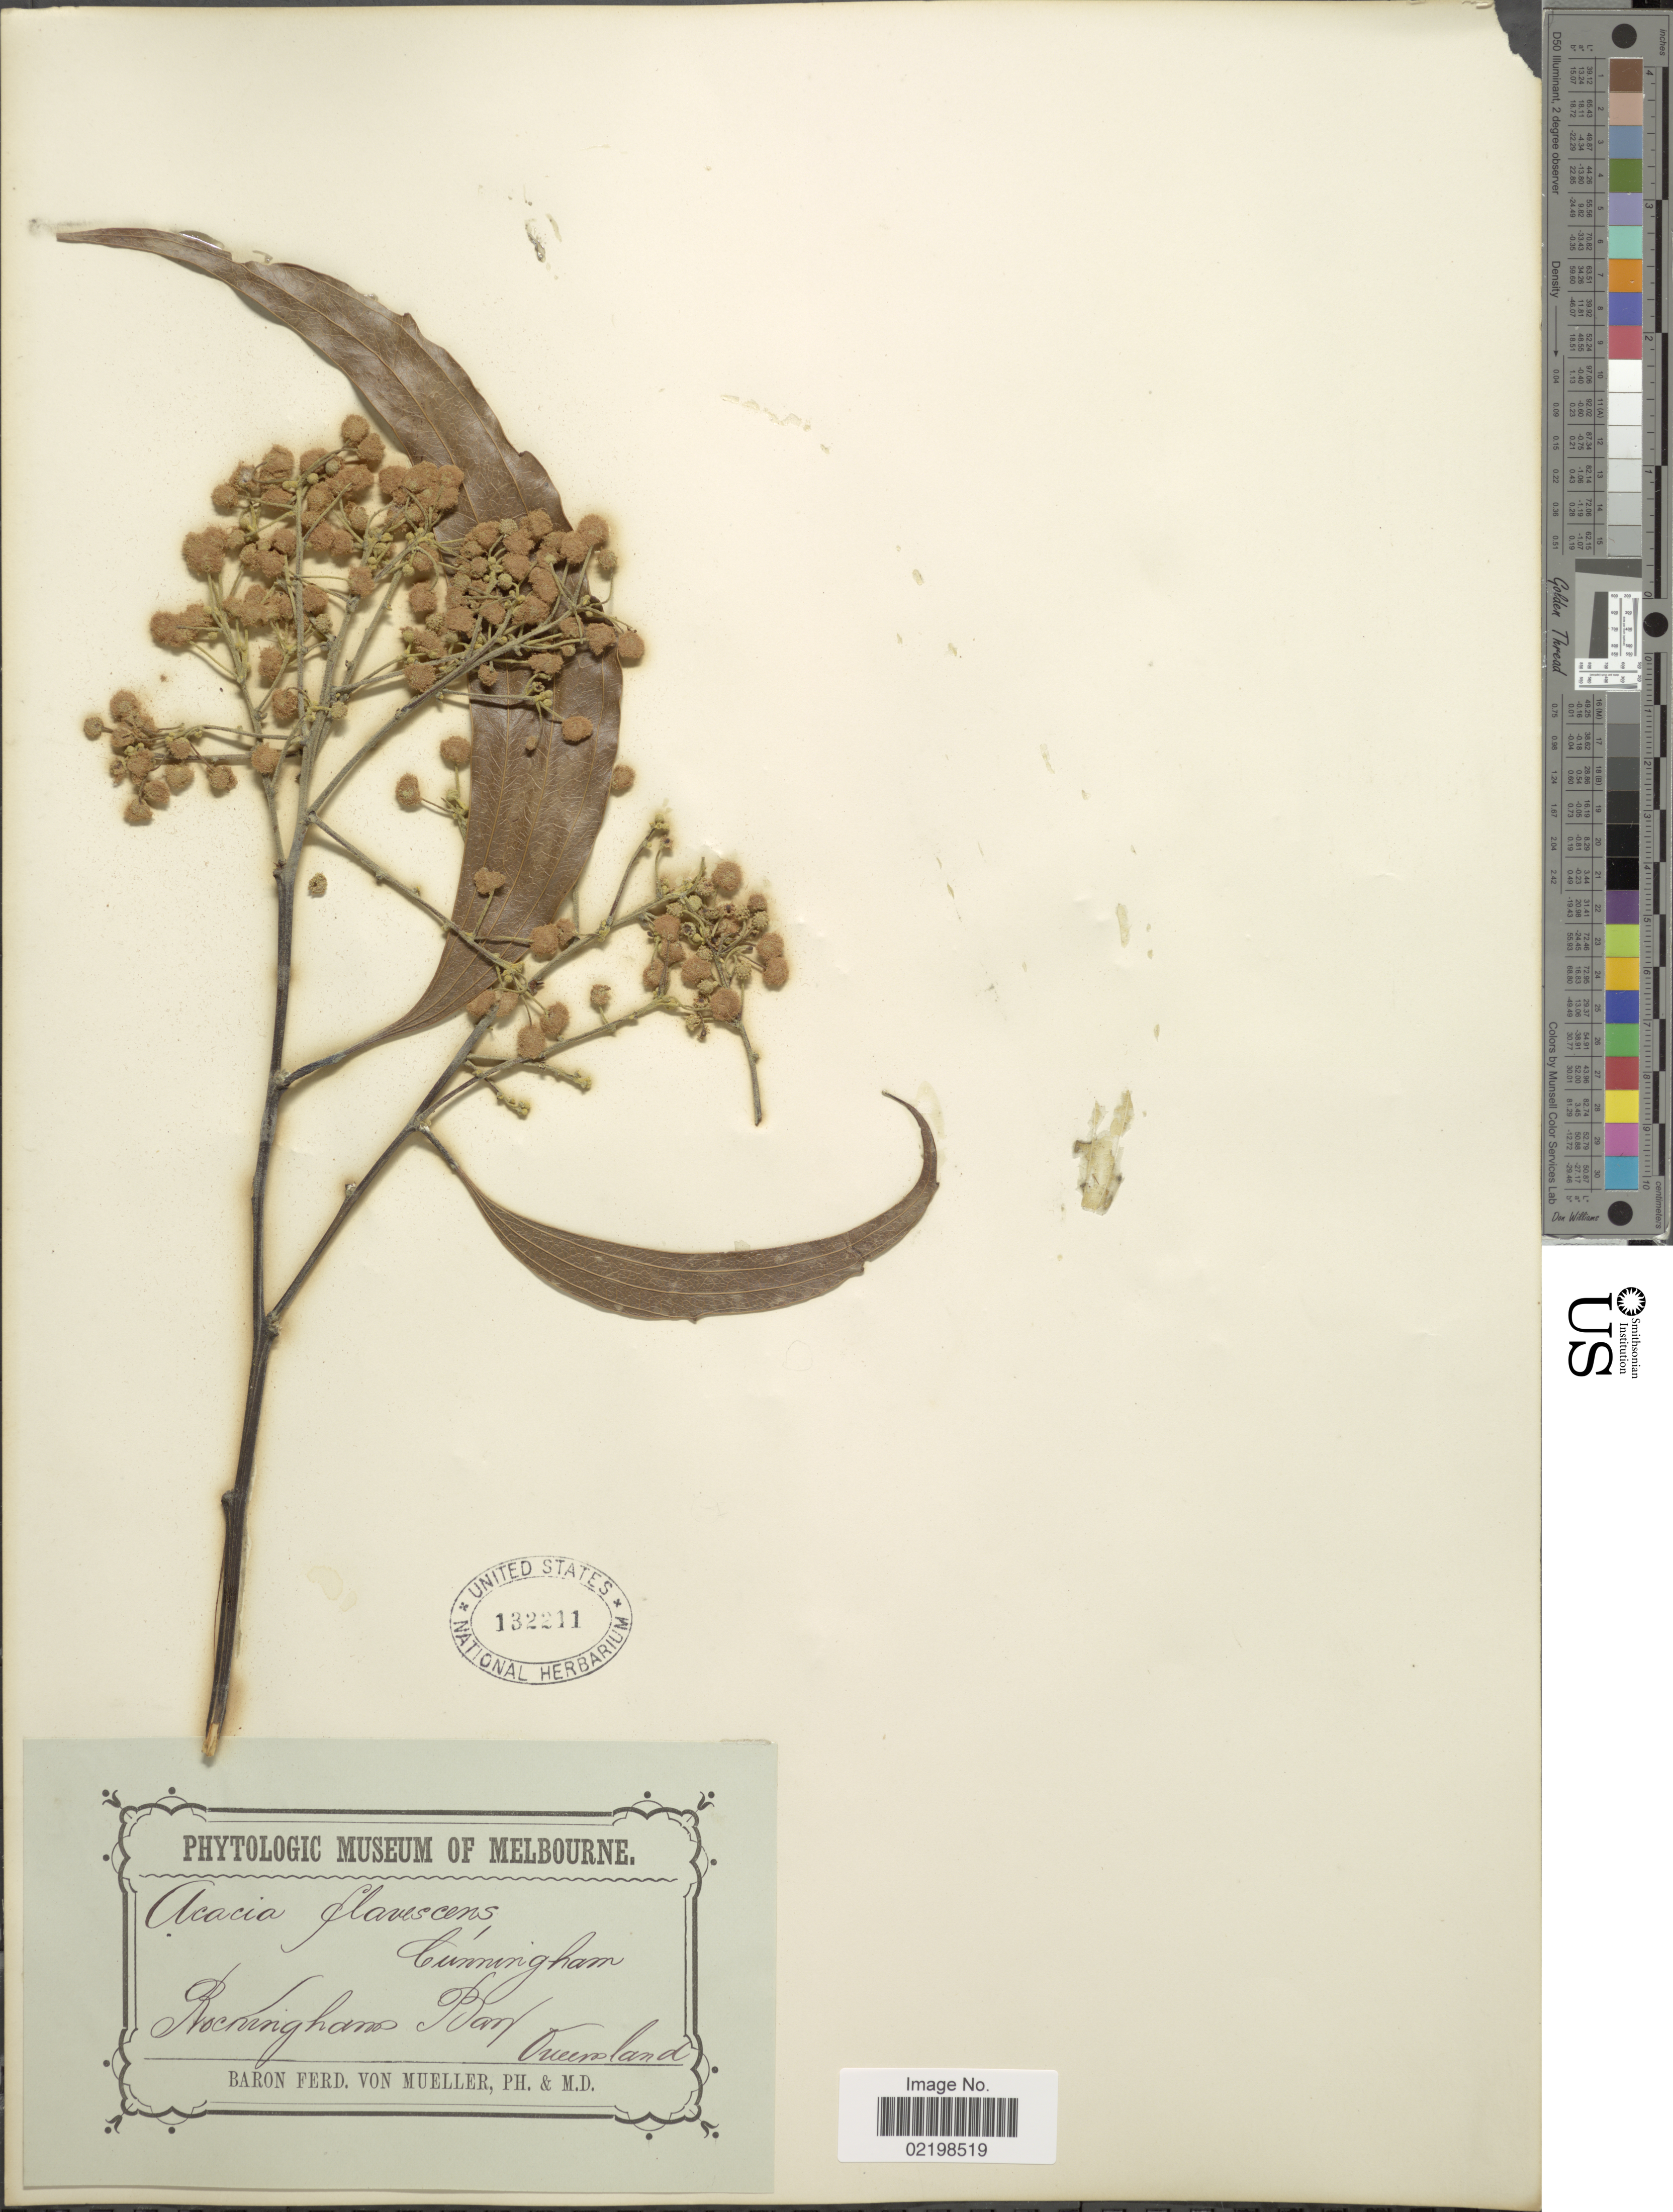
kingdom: Plantae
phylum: Tracheophyta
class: Magnoliopsida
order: Fabales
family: Fabaceae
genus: Acacia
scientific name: Acacia flavescens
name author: A. Cunn. ex Benth.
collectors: F. Mueller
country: Australia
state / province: Queensland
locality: Rockingham Bay. Queensland.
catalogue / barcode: US 132211